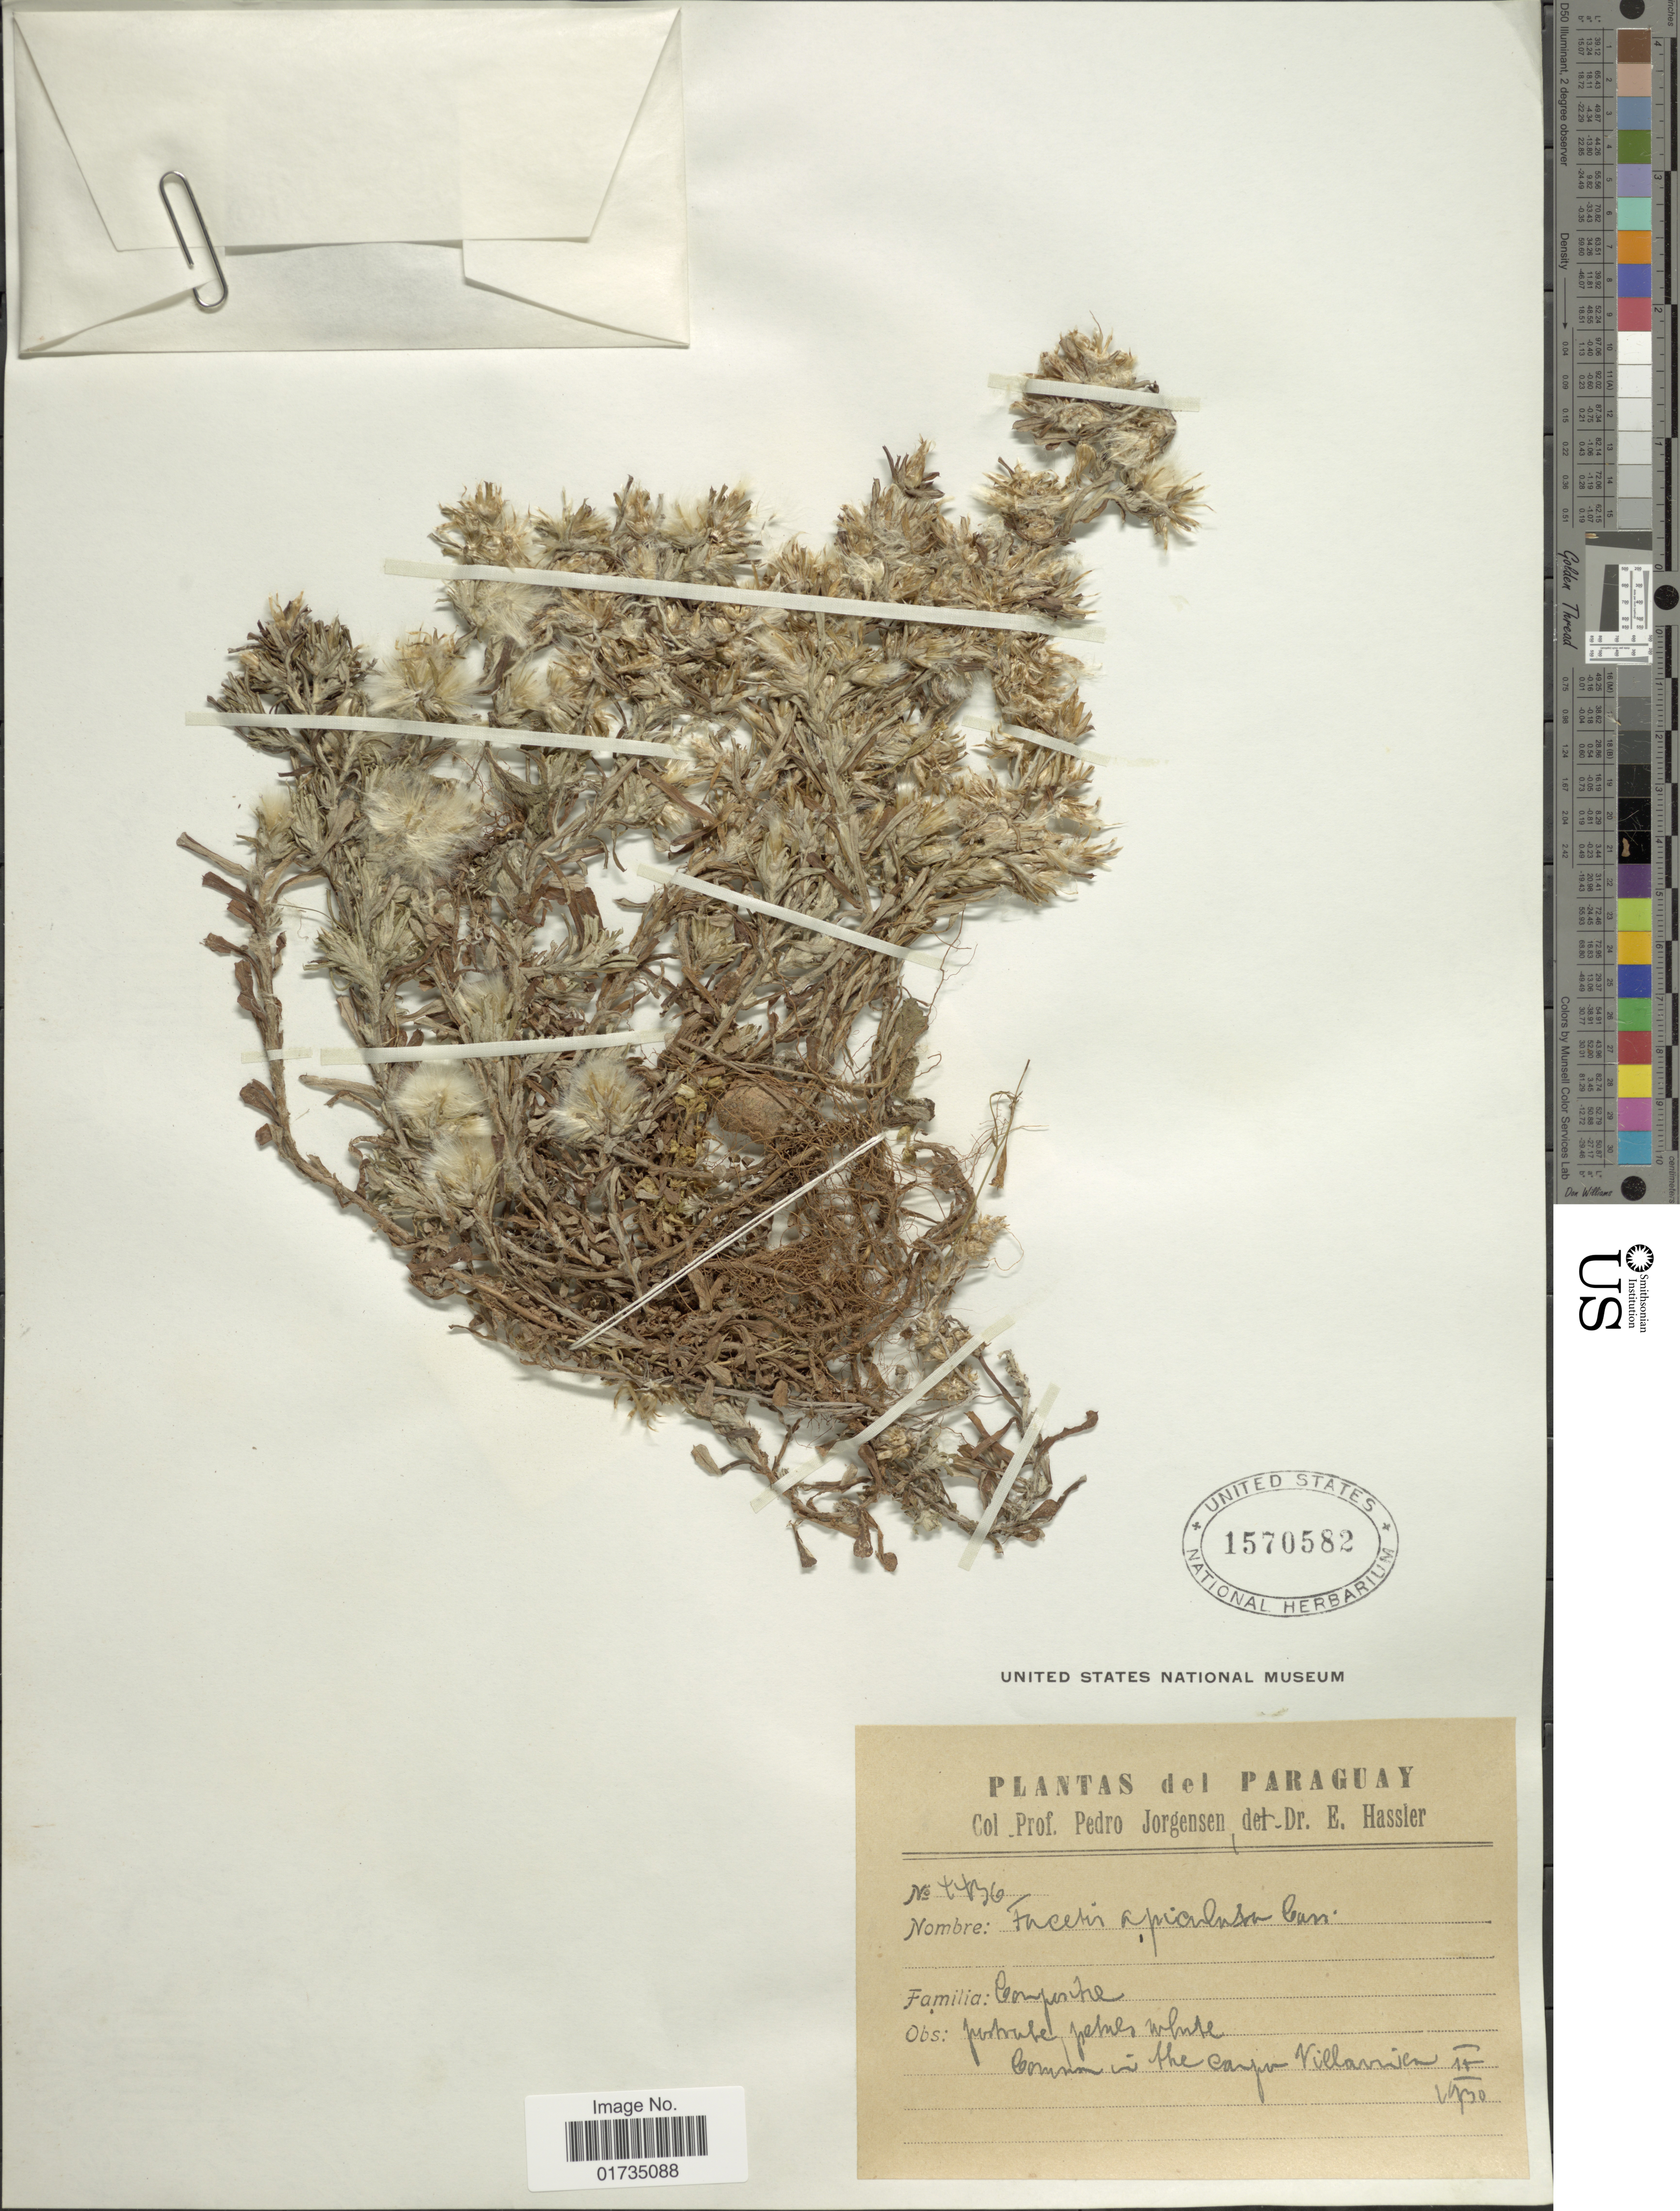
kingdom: Plantae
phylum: Tracheophyta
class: Magnoliopsida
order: Asterales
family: Asteraceae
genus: Facelis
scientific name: Facelis retusa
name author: (Lam.) Sch. Bip.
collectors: P. Jörgensen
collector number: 1436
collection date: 1930-09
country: Paraguay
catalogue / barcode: US 1570582